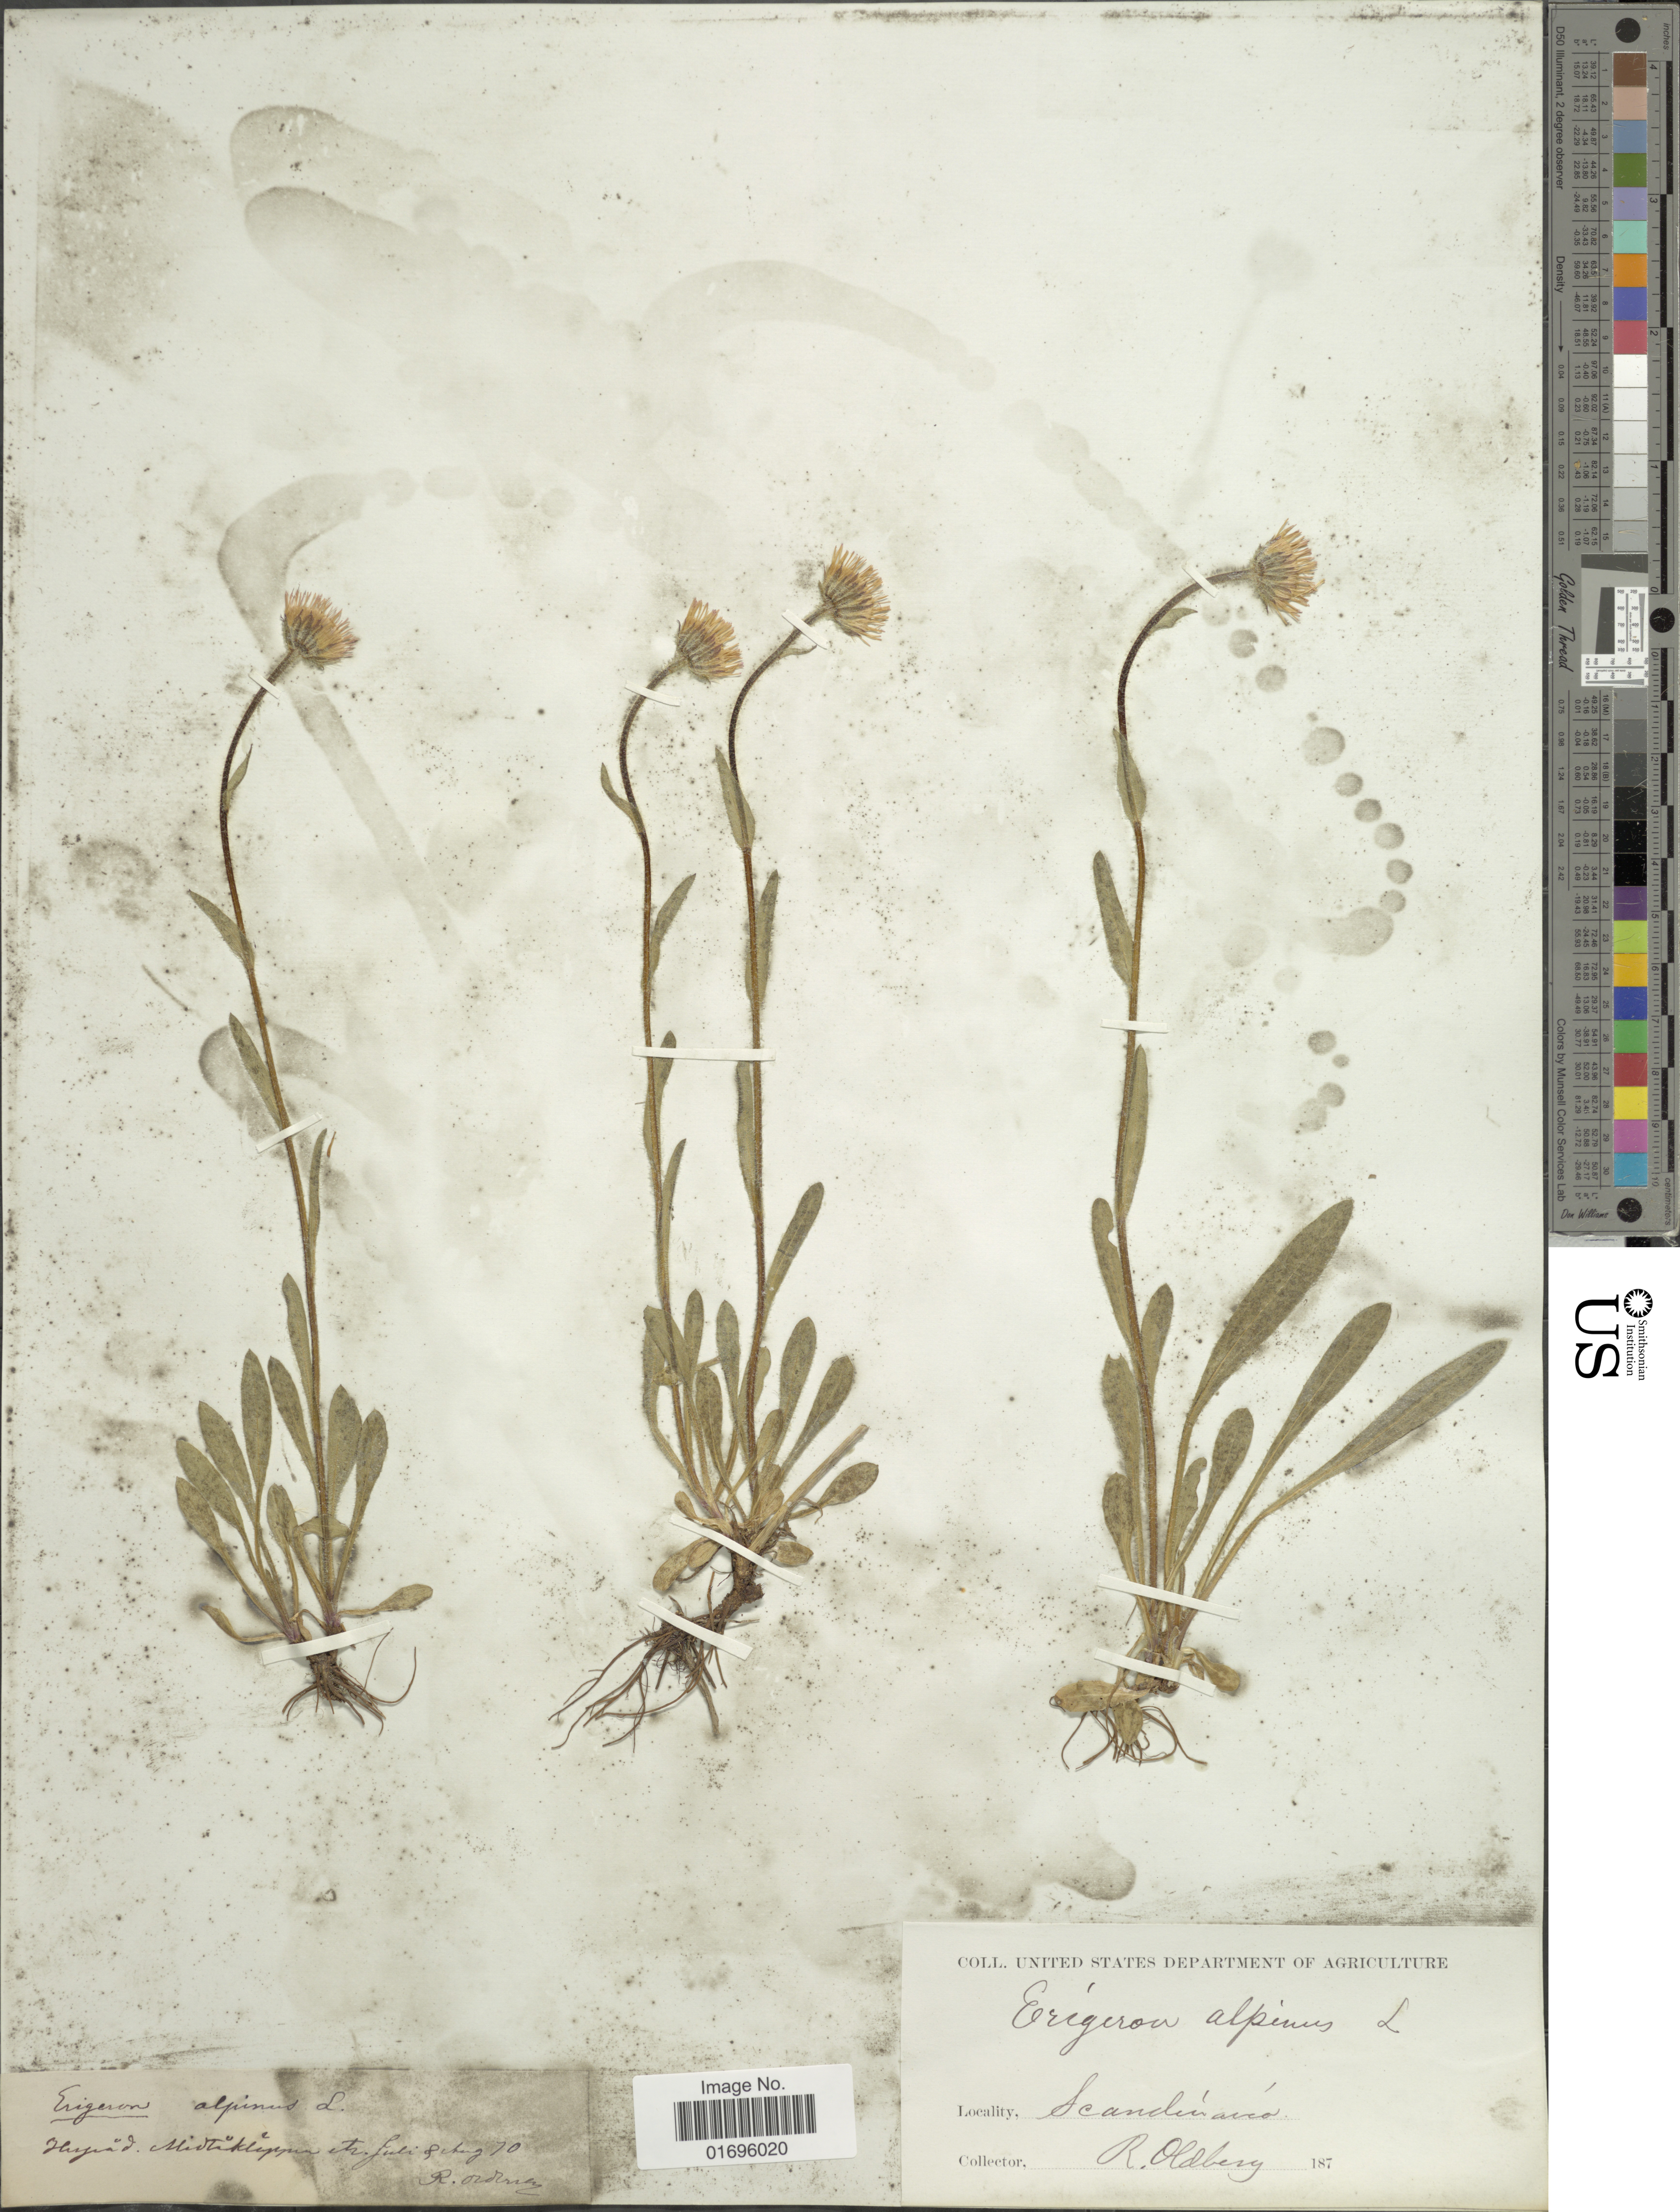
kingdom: Plantae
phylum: Tracheophyta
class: Magnoliopsida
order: Asterales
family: Asteraceae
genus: Aster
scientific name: Aster alpinus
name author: L.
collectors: R. Oldberg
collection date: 1870-08-08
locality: Scandinavia. [illegible text]